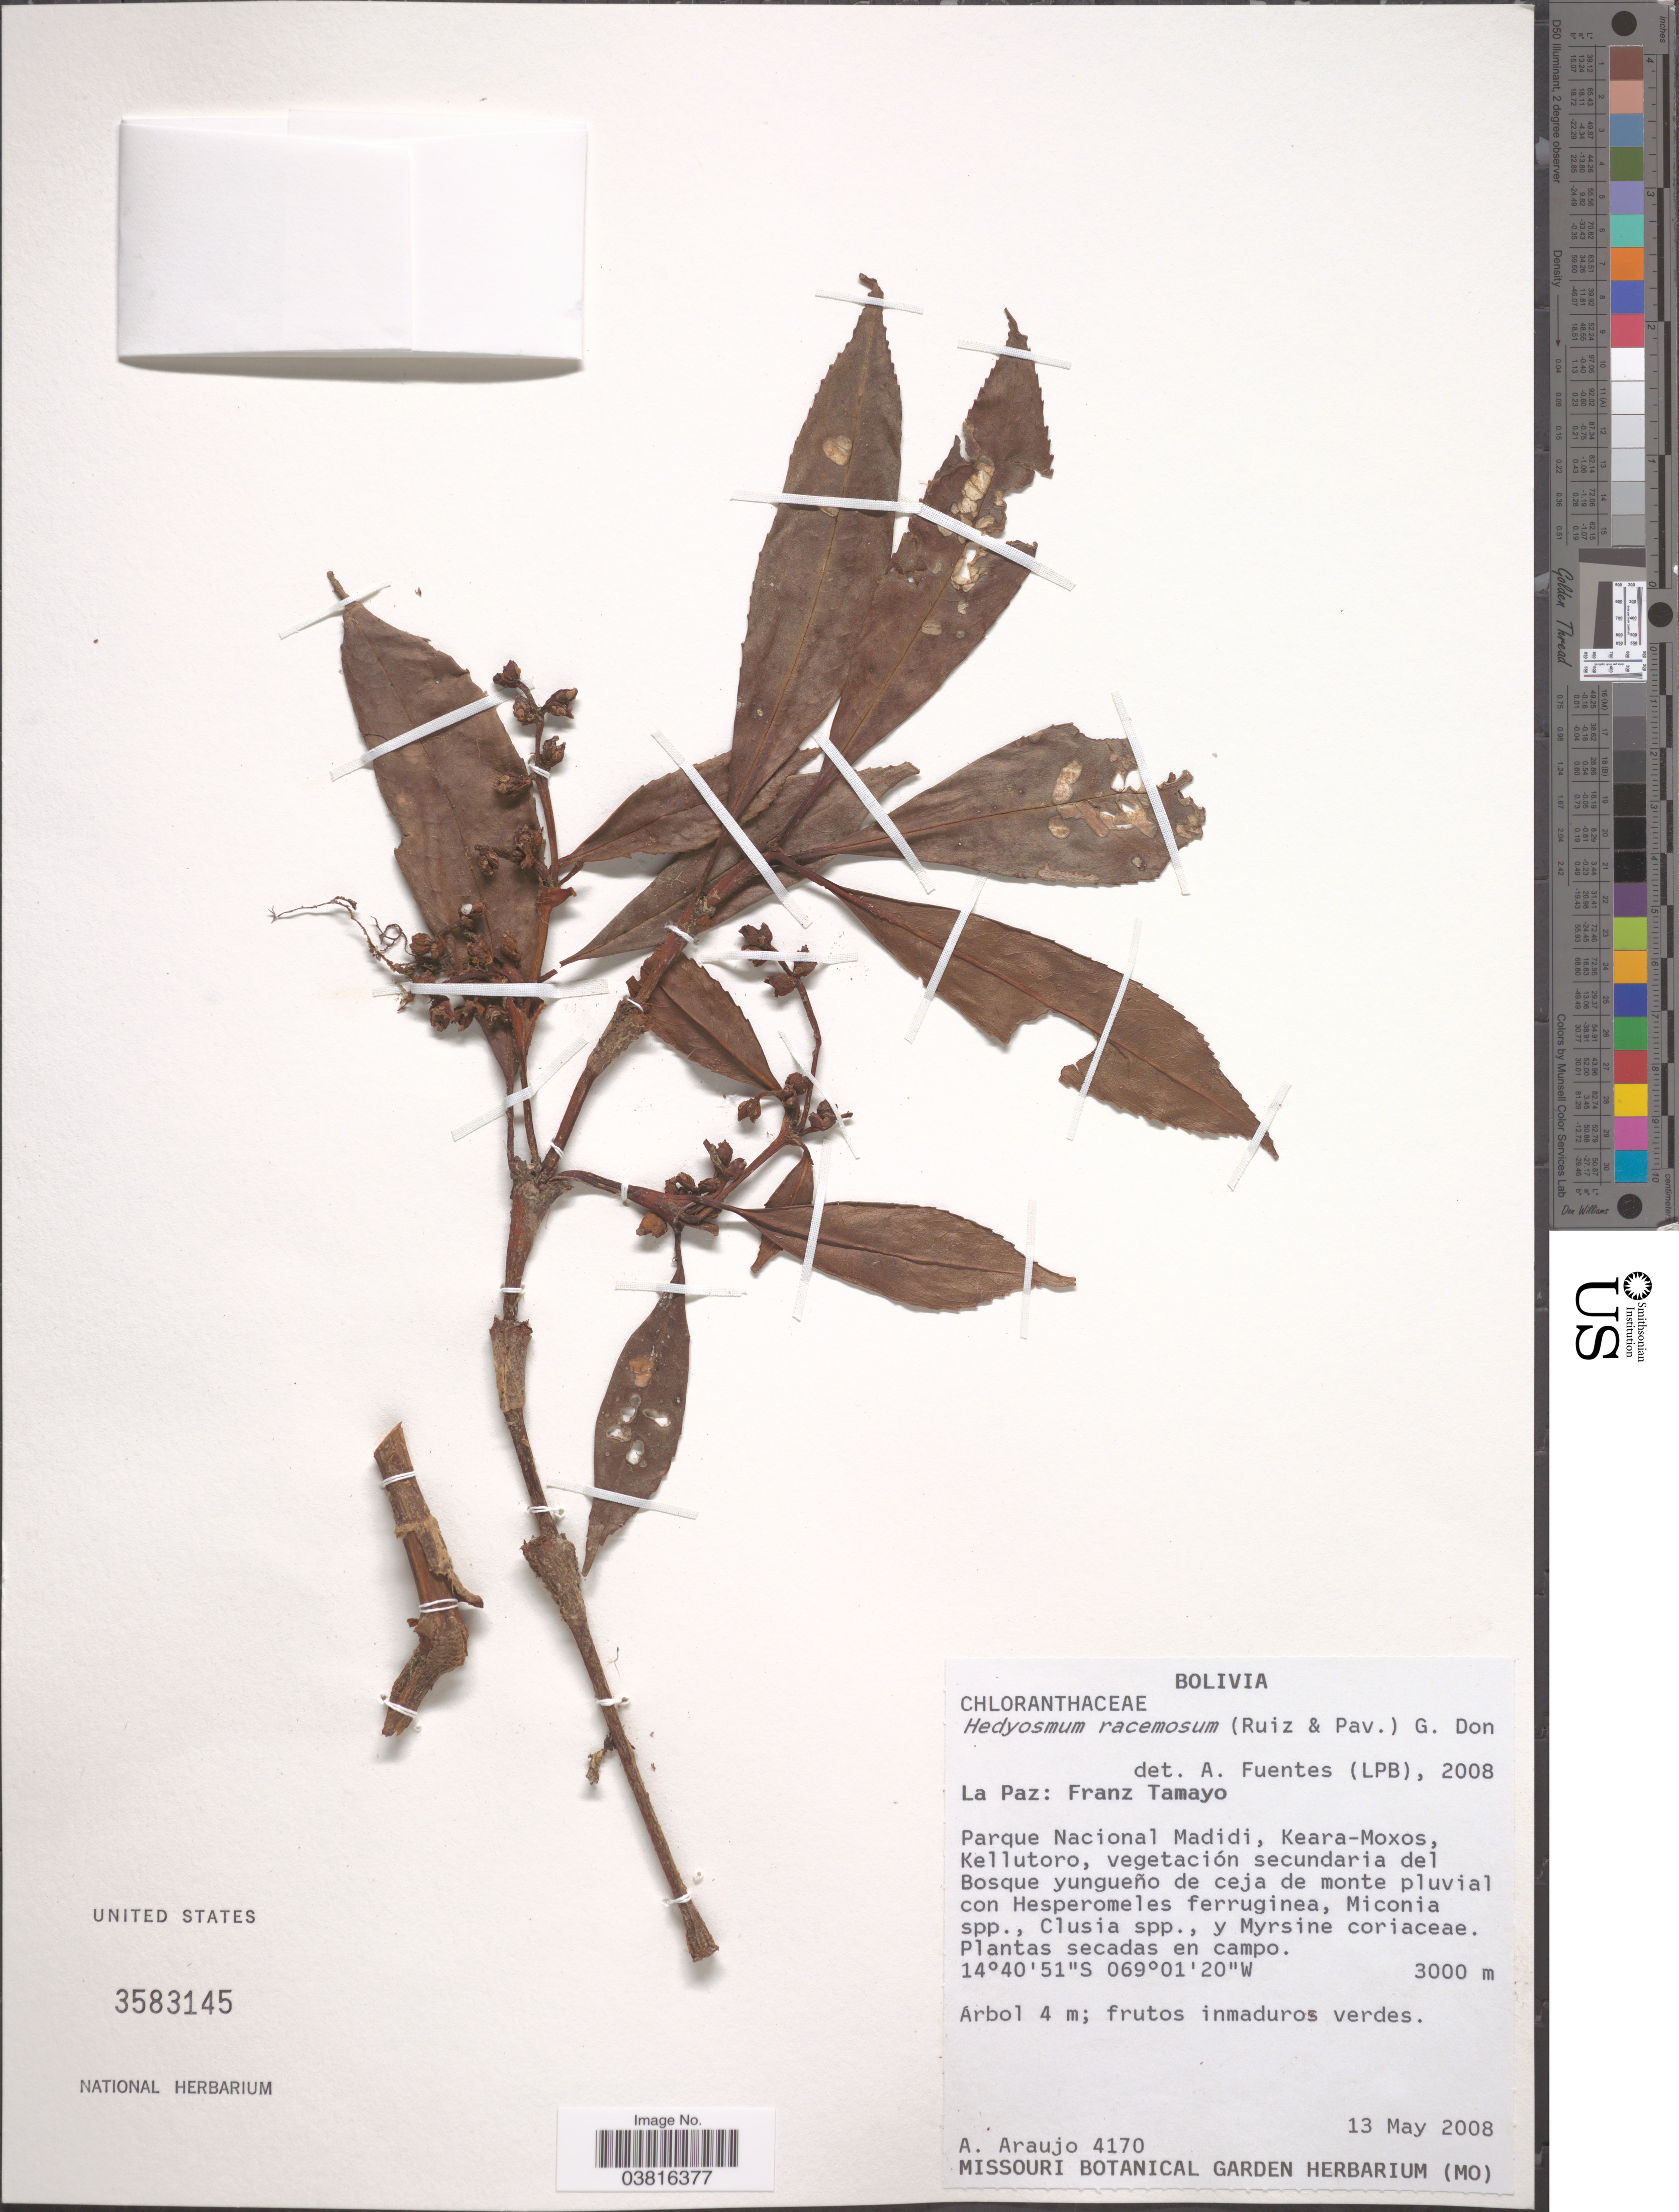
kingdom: Plantae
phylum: Tracheophyta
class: Magnoliopsida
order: Chloranthales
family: Chloranthaceae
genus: Hedyosmum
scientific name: Hedyosmum racemosum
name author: (Ruiz & Pav.) G. Don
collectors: A. Araujo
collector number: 4170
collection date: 2008-05-13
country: Bolivia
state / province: La Paz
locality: Franz Tamayo. Parque Nacional Madidi, Keara - Moxos, Kellutoro.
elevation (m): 3000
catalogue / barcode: US 3583145